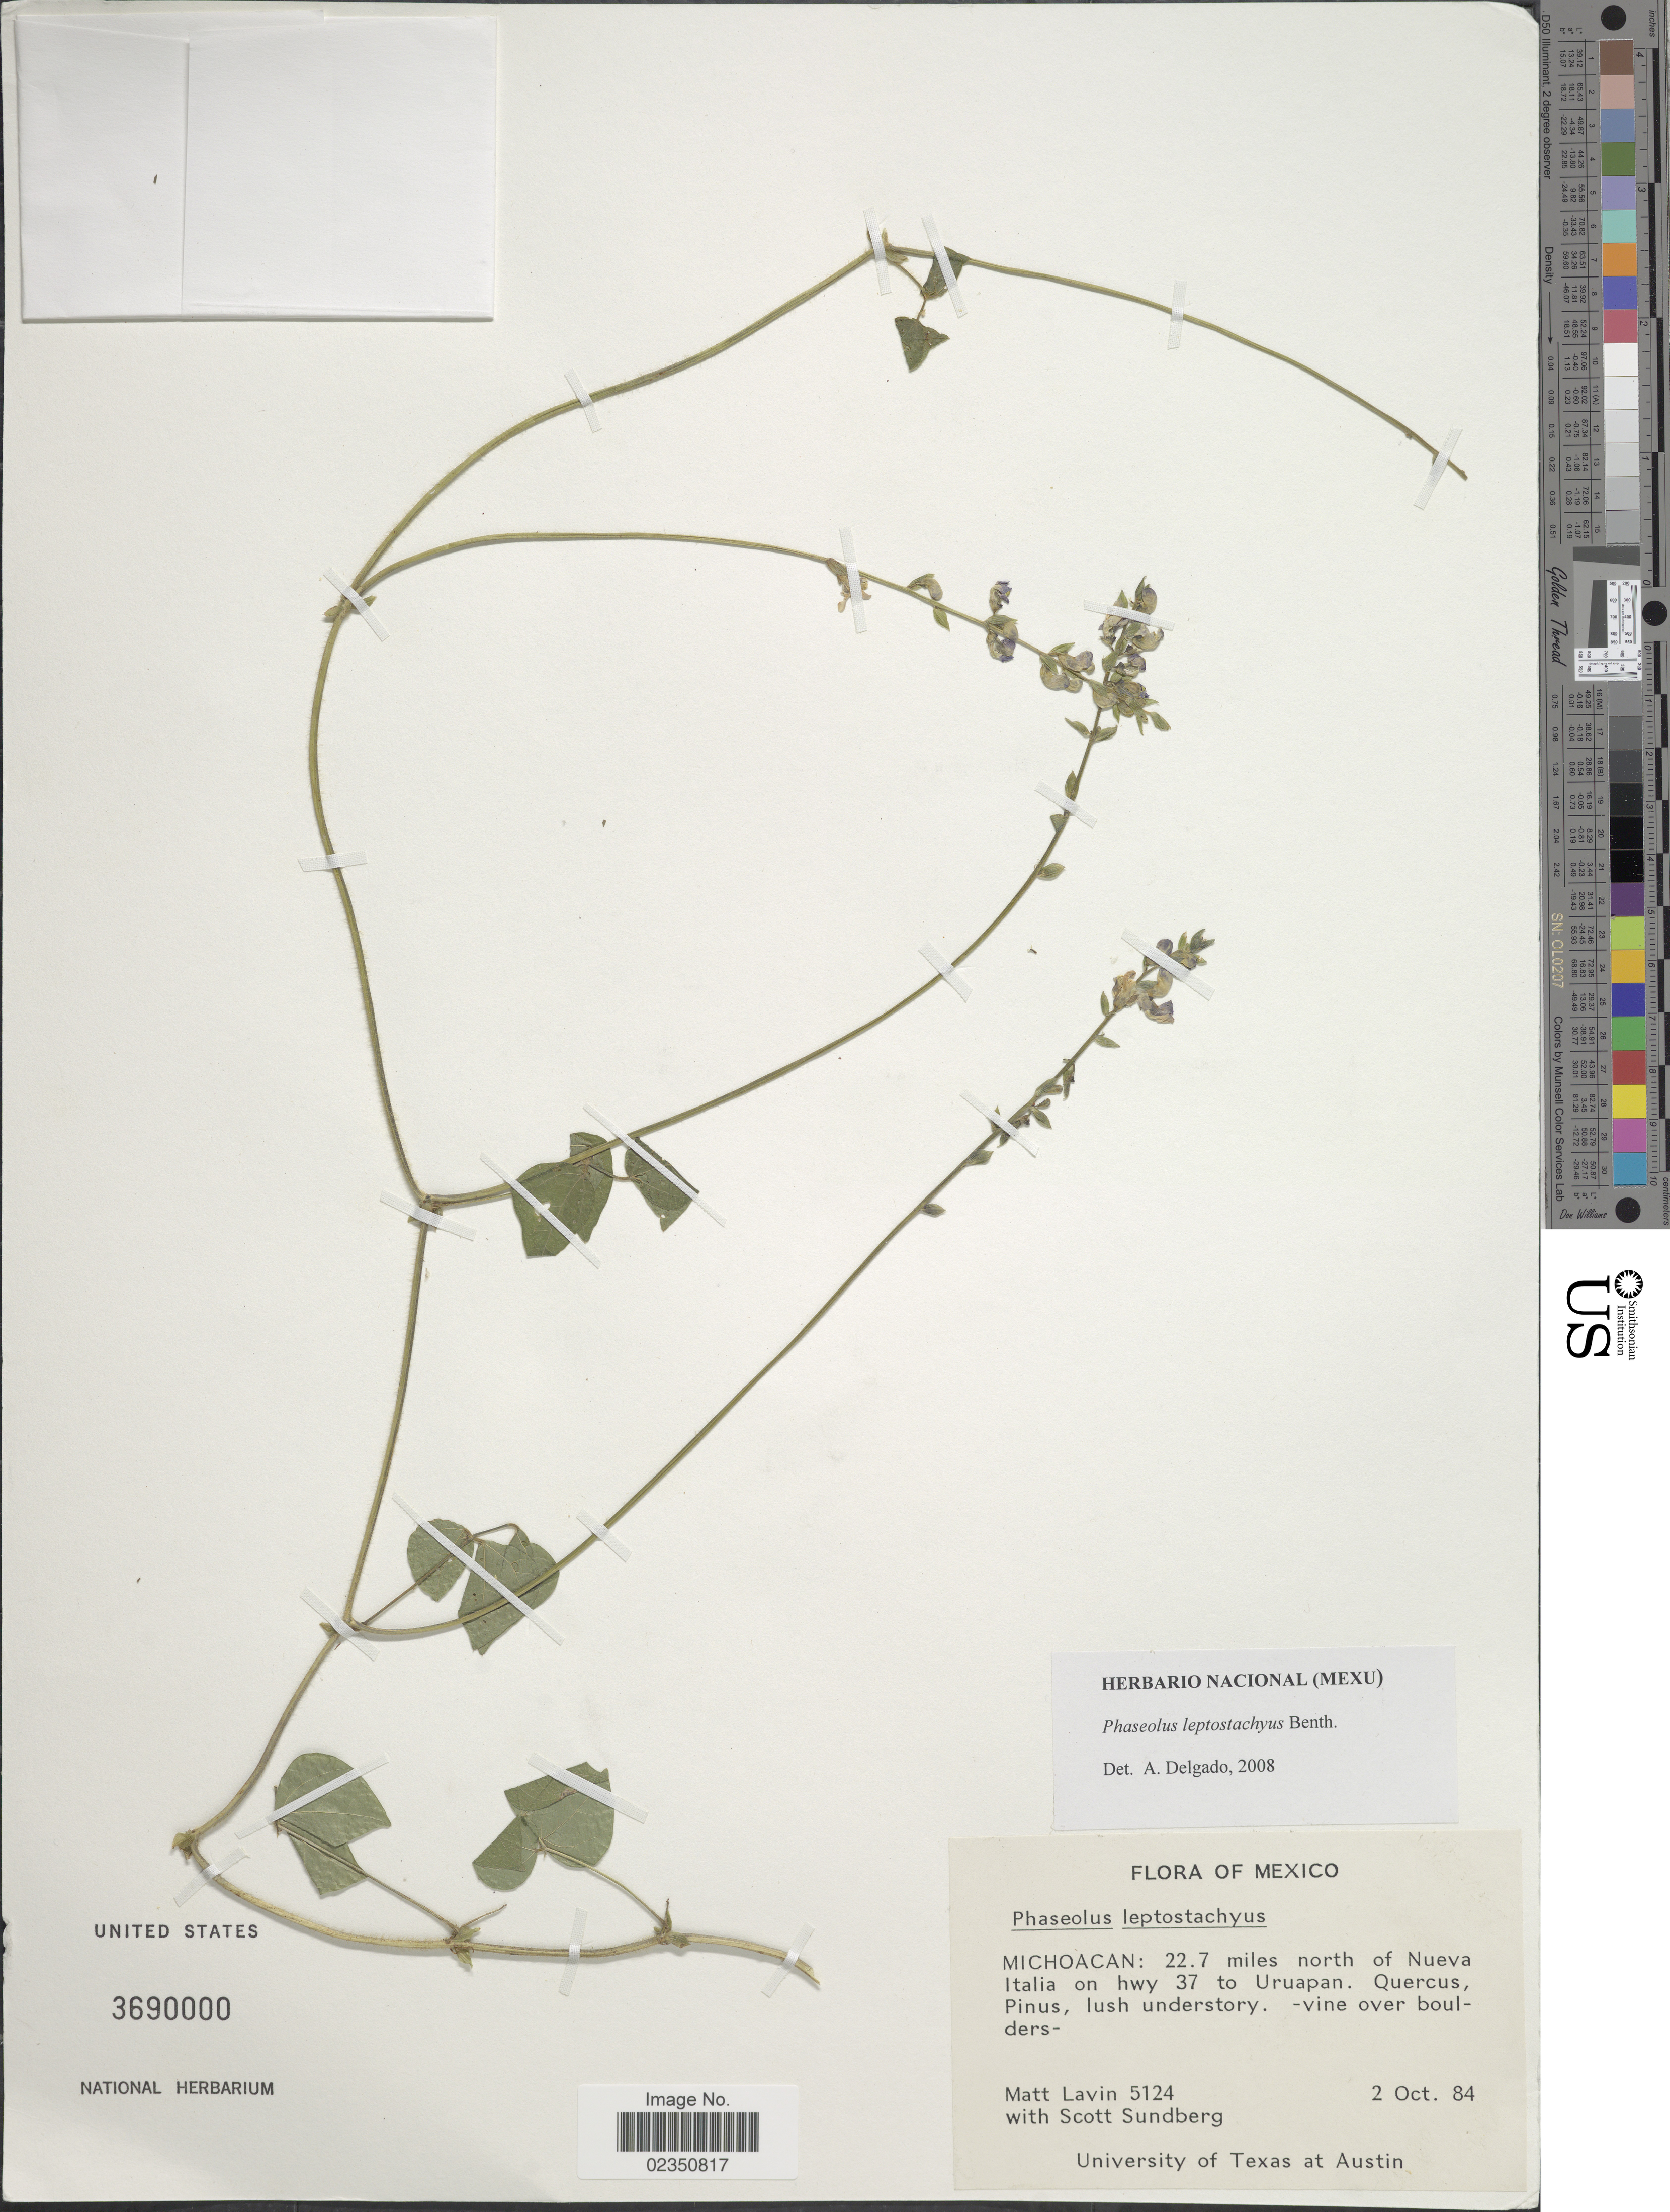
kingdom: Plantae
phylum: Tracheophyta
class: Magnoliopsida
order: Fabales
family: Fabaceae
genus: Phaseolus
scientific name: Phaseolus leptostachyus var. leptostachyus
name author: Benth.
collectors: M. Lavin & S. Sundberg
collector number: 5124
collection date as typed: Transcribed d/m/y: 2/10/84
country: Mexico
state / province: Michoacán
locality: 22.7 miles north of Nueva Italia on hwy 37 to Uruapan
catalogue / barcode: US 3690000